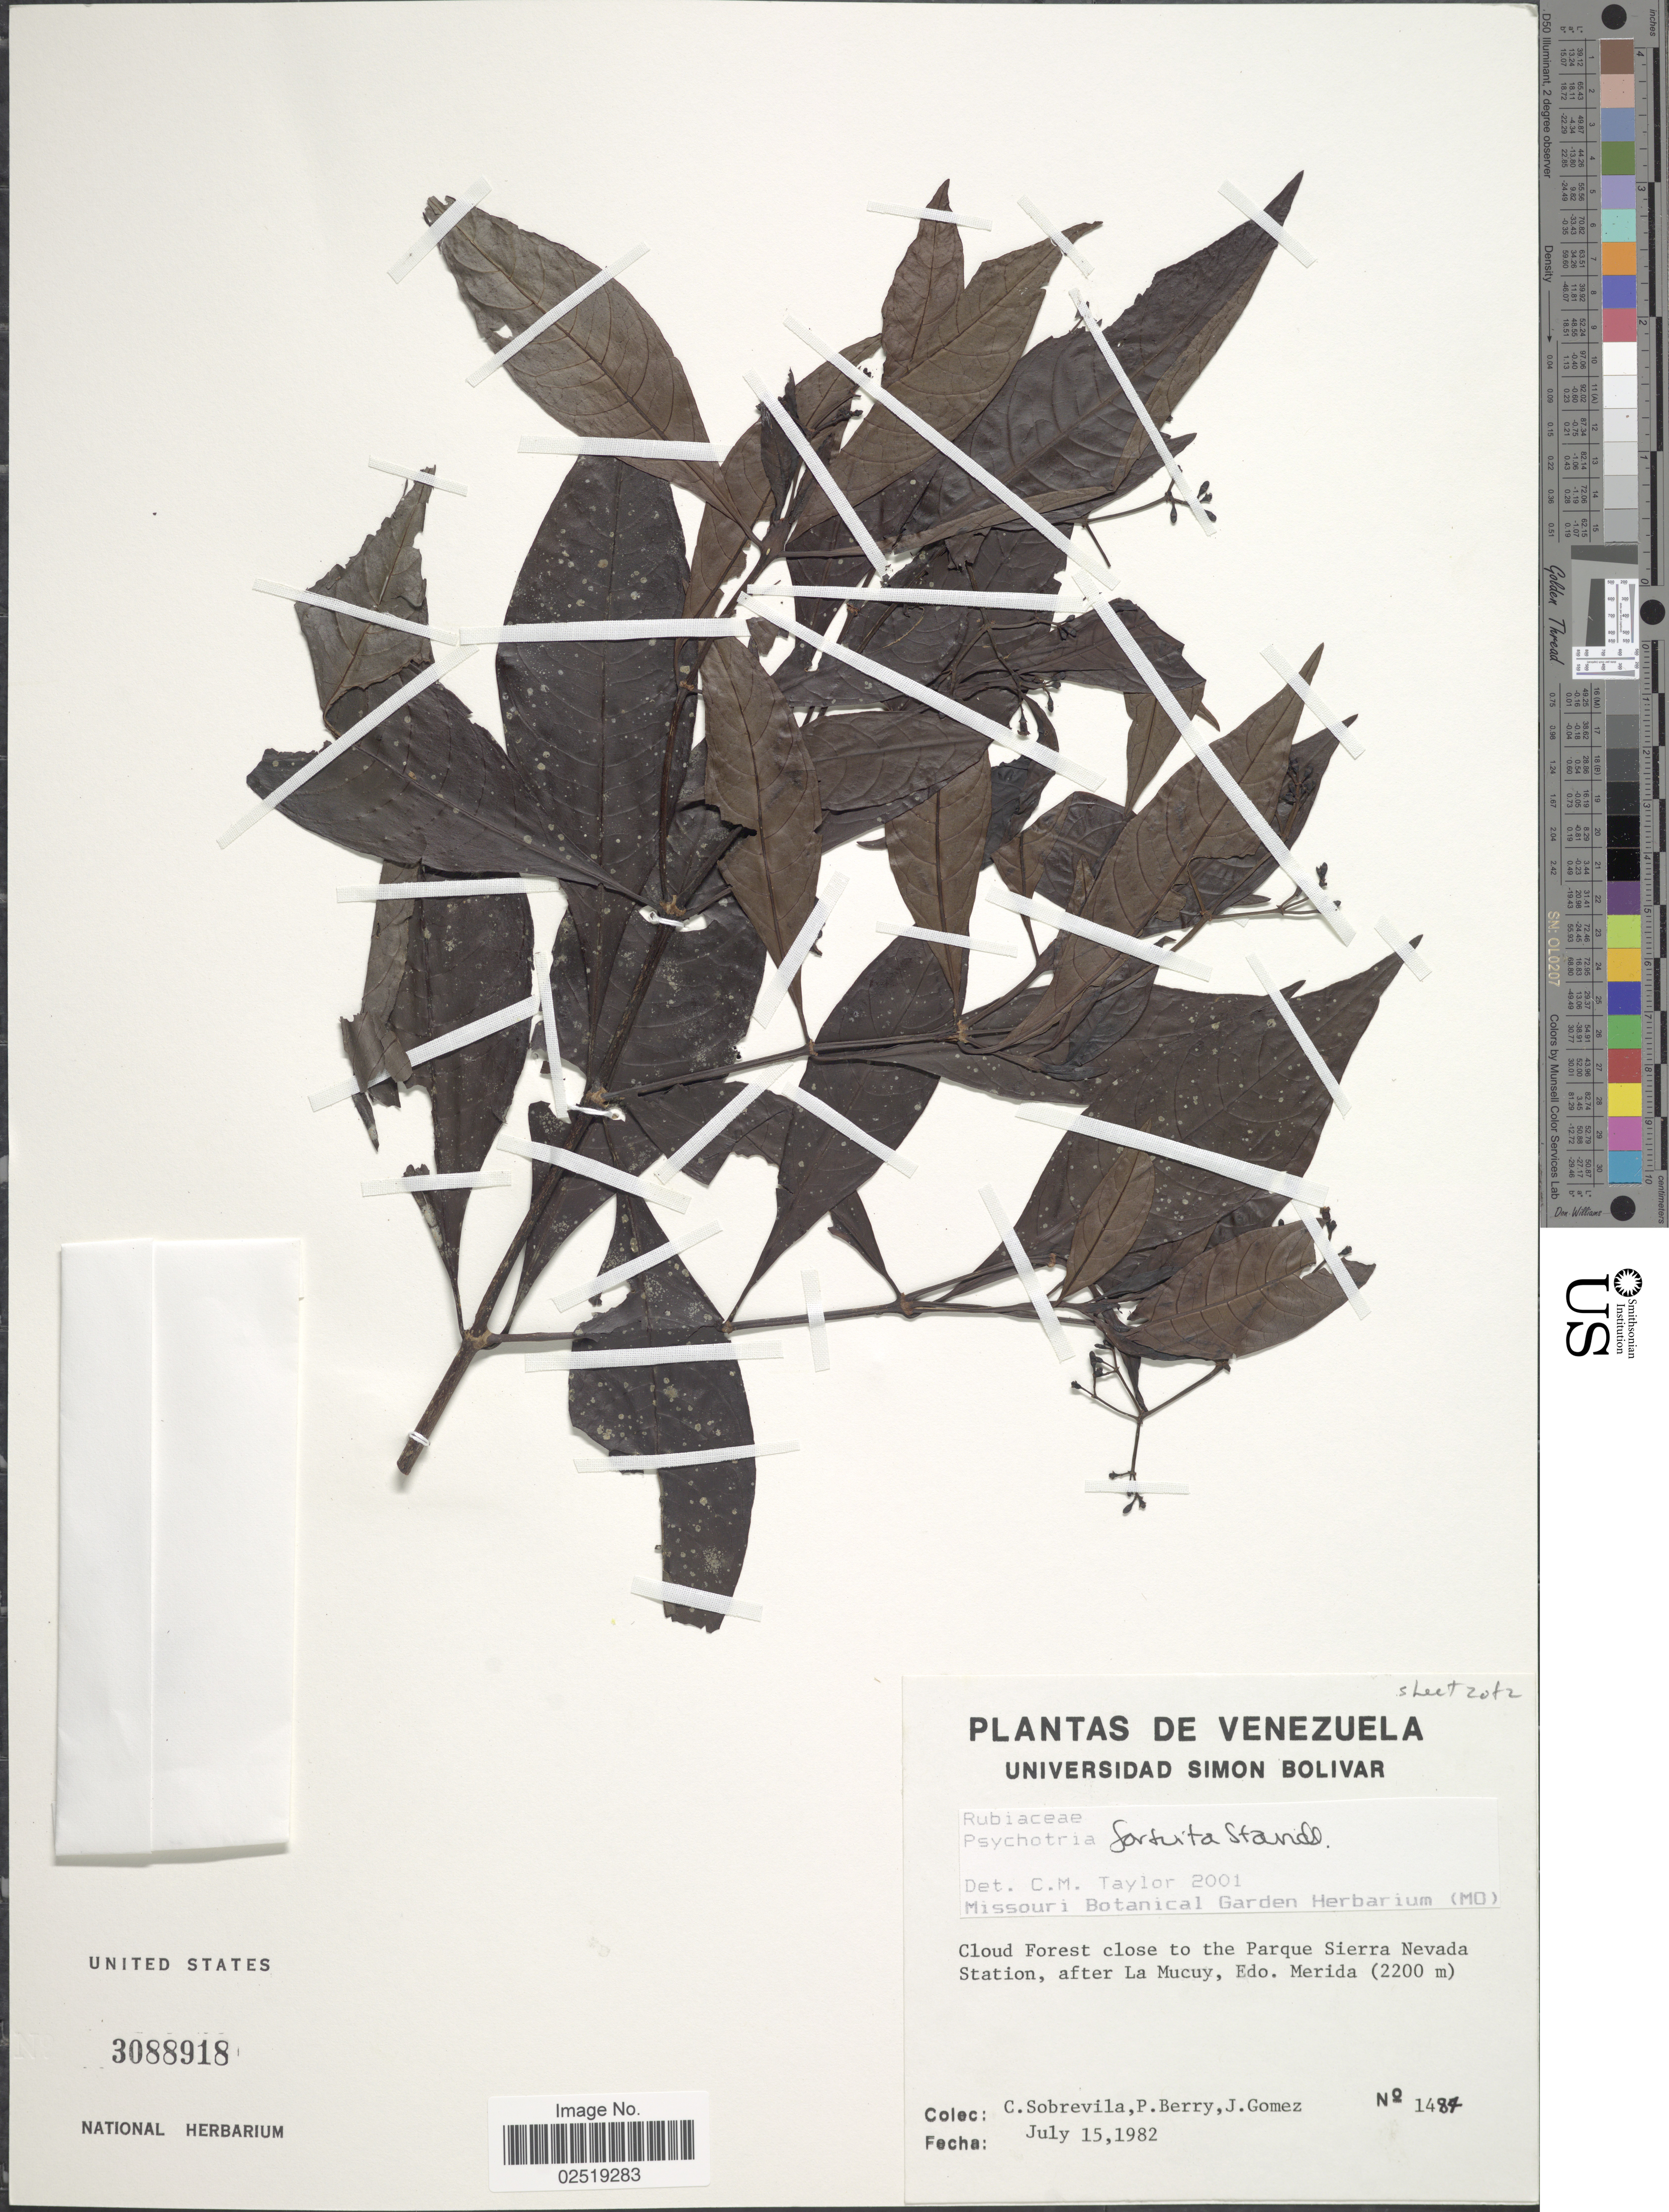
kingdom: Plantae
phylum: Tracheophyta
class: Magnoliopsida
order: Gentianales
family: Rubiaceae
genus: Psychotria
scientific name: Psychotria fortuita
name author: Standl.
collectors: C. Sobrevila, P. Berry & J. Gomez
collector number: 1487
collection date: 1982-07-15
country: Venezuela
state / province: Mérida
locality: Cloud Forest close to the Parque Sierra Nevada Station, after La Mucuy, Edo. Merida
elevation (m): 2200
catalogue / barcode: US 3088918